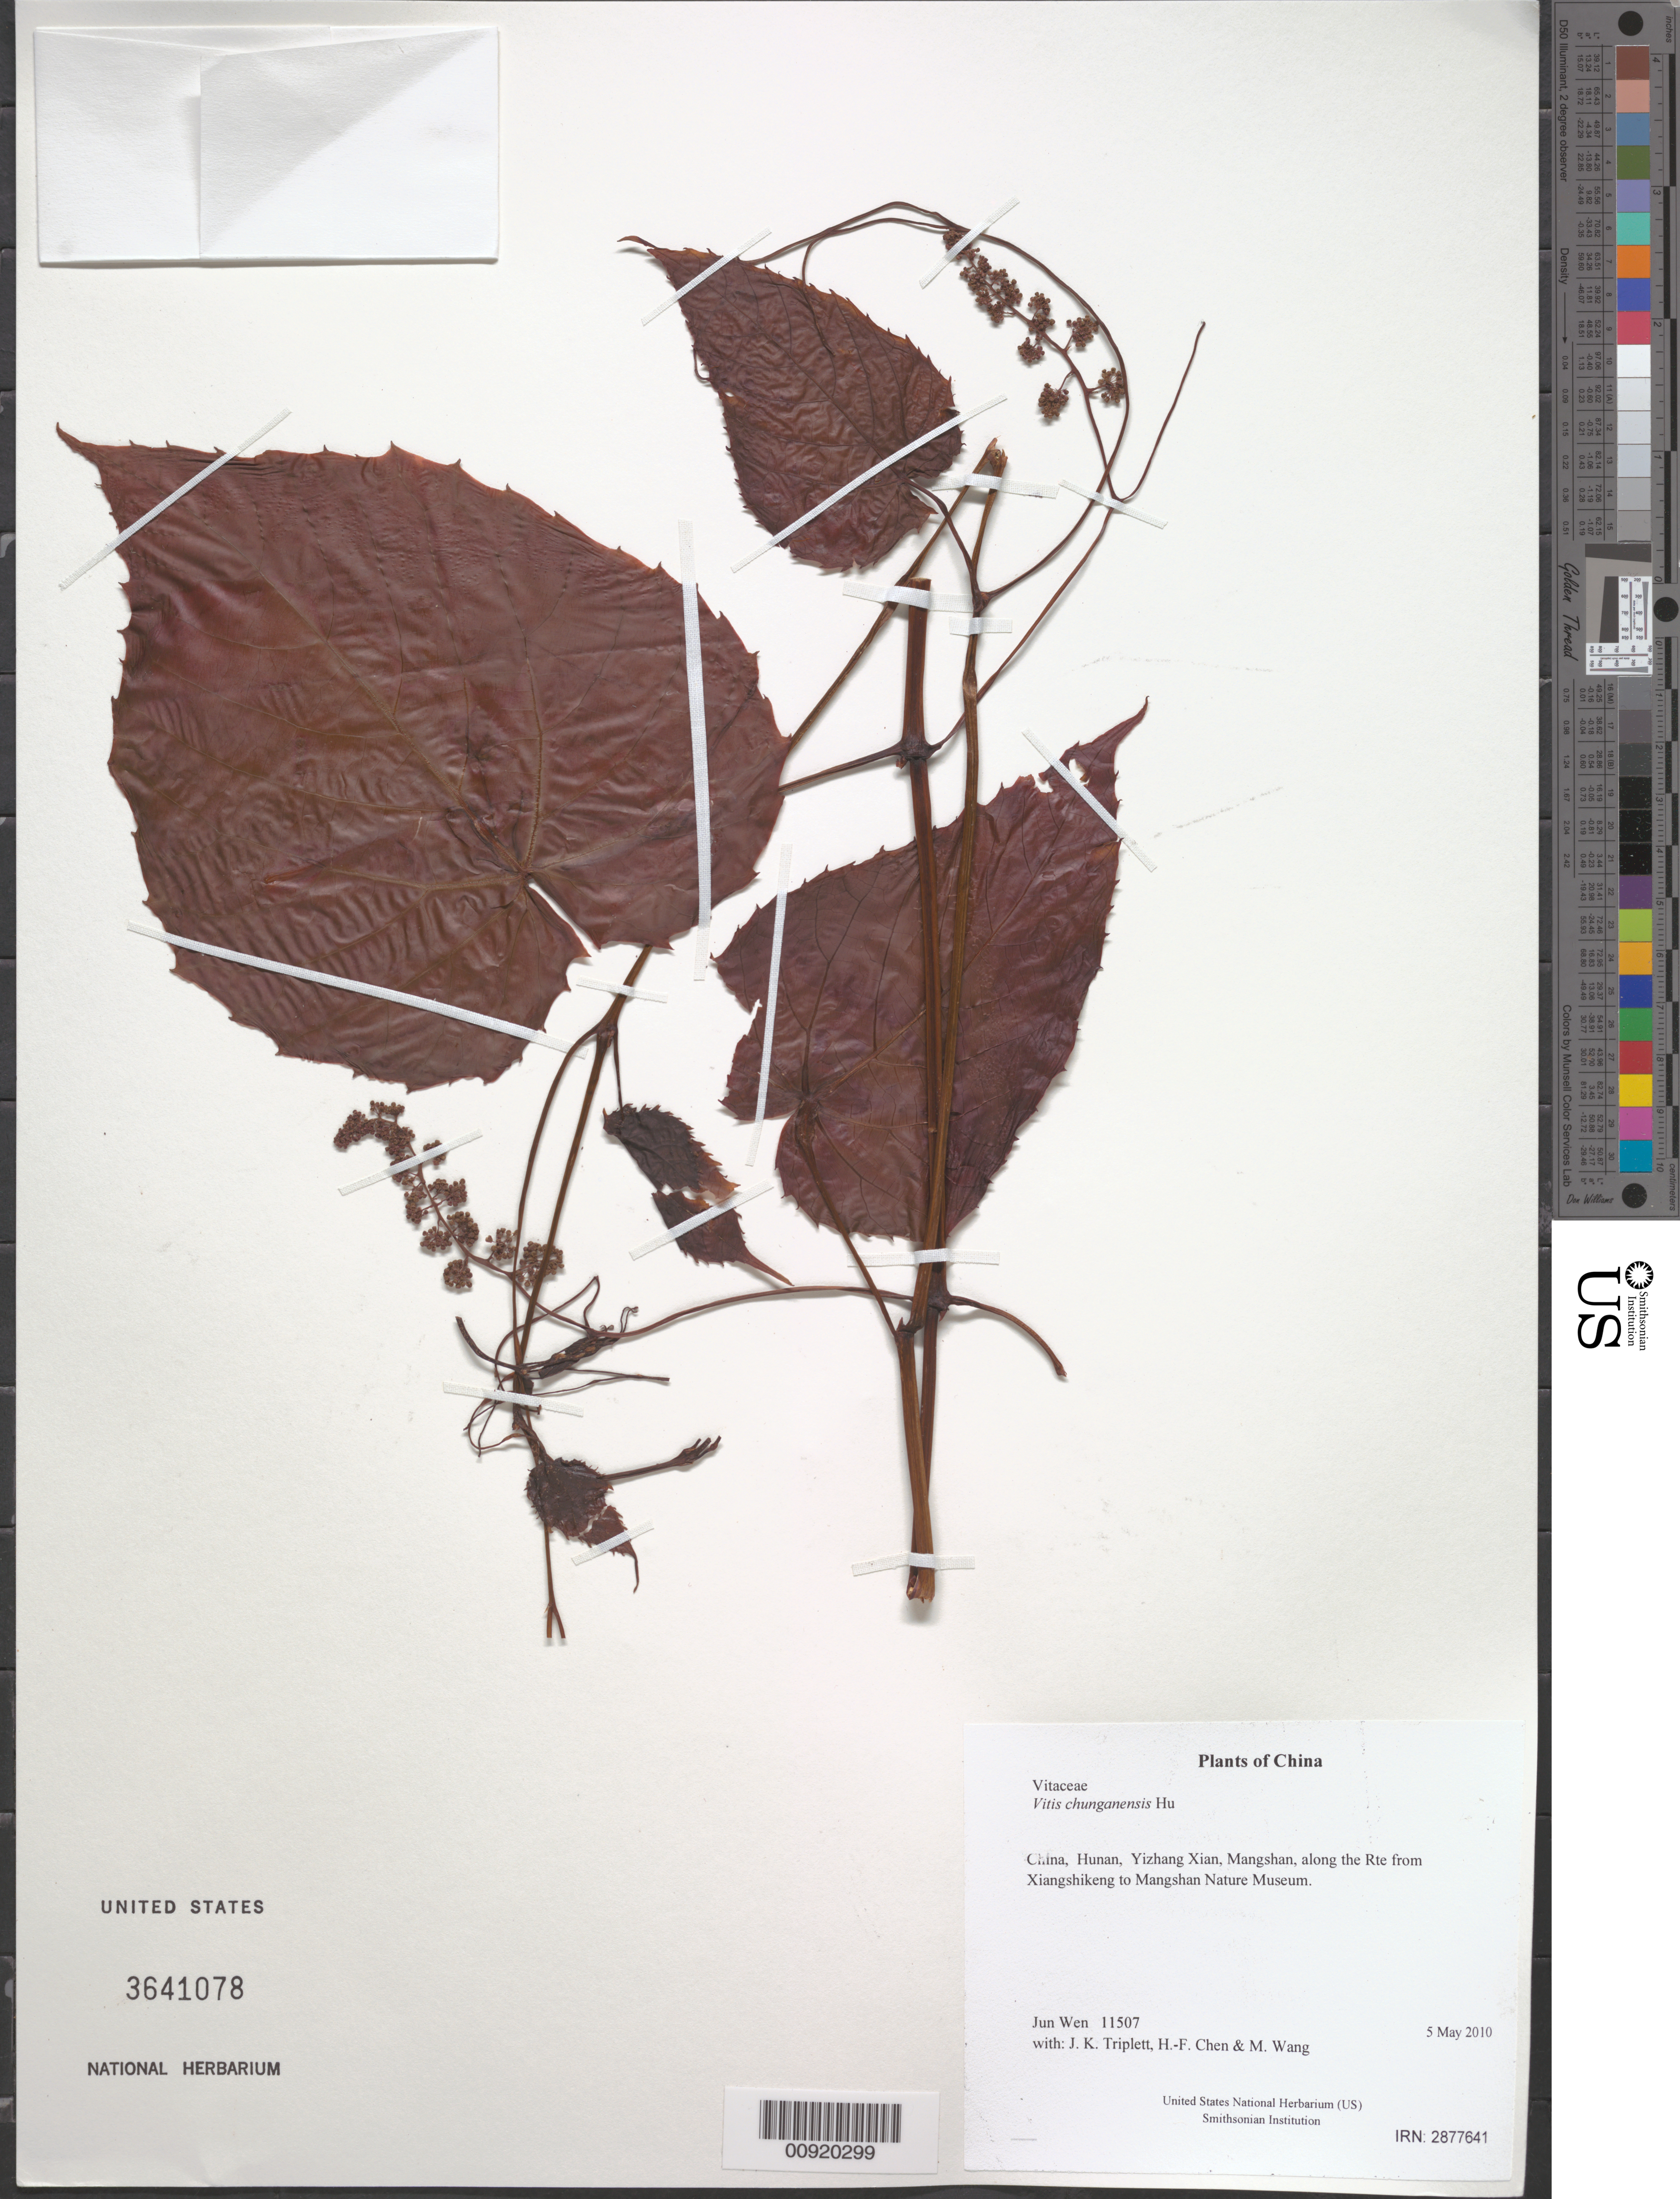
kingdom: Plantae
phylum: Tracheophyta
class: Magnoliopsida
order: Vitales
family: Vitaceae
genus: Vitis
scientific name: Vitis chunganensis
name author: Hu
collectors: J. Wen, J. K. Triplett, H.-F. Chen & M. Wang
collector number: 11507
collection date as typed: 5 May 2010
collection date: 2010-05-05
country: China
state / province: Hunan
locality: Yizhang Xian, Mangshan, along the Rte from Xiangshikeng to Mangshan Nature Museum.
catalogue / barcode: US 3641078